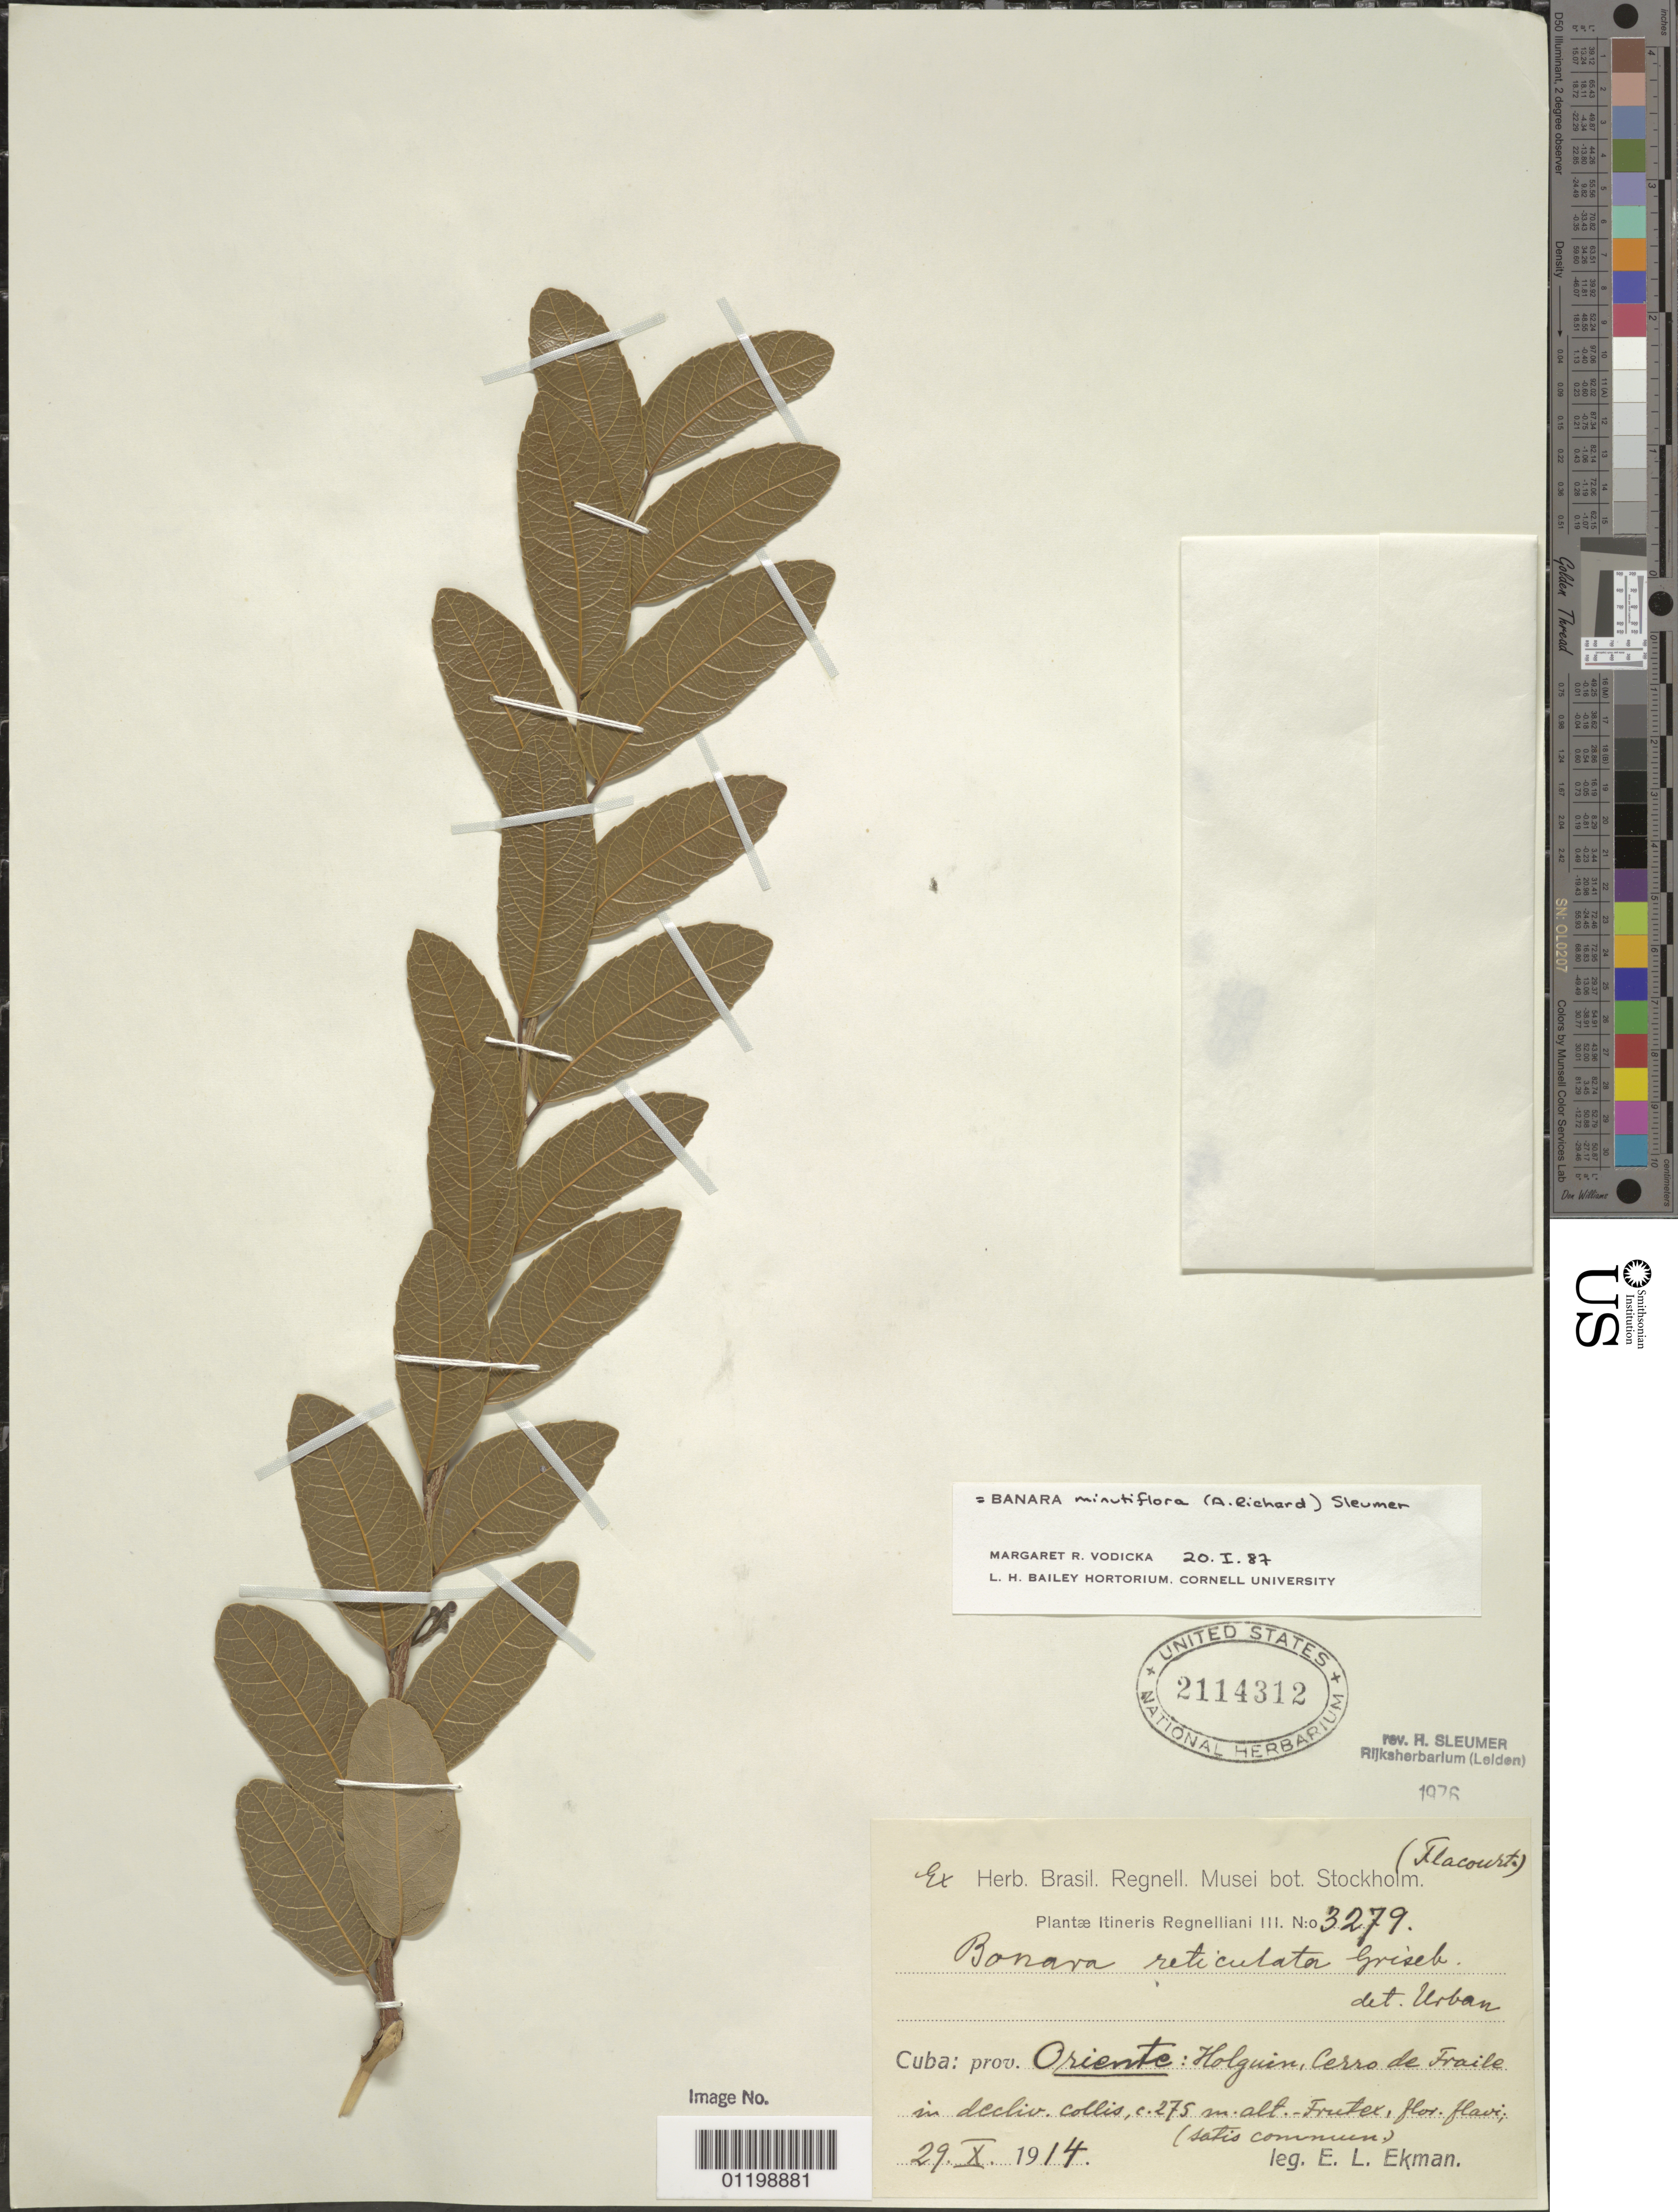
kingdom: Plantae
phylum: Tracheophyta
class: Magnoliopsida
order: Malpighiales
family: Salicaceae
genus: Banara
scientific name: Banara minutiflora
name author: (A. Rich.) Sleumer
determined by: Vodicka, M.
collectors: E. L. Ekman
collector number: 3279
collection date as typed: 29 Oct 1914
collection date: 1914-10-29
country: Cuba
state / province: Oriente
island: Greater Antilles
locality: Holguin, Cerro de Fraile.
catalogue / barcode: US 2114312